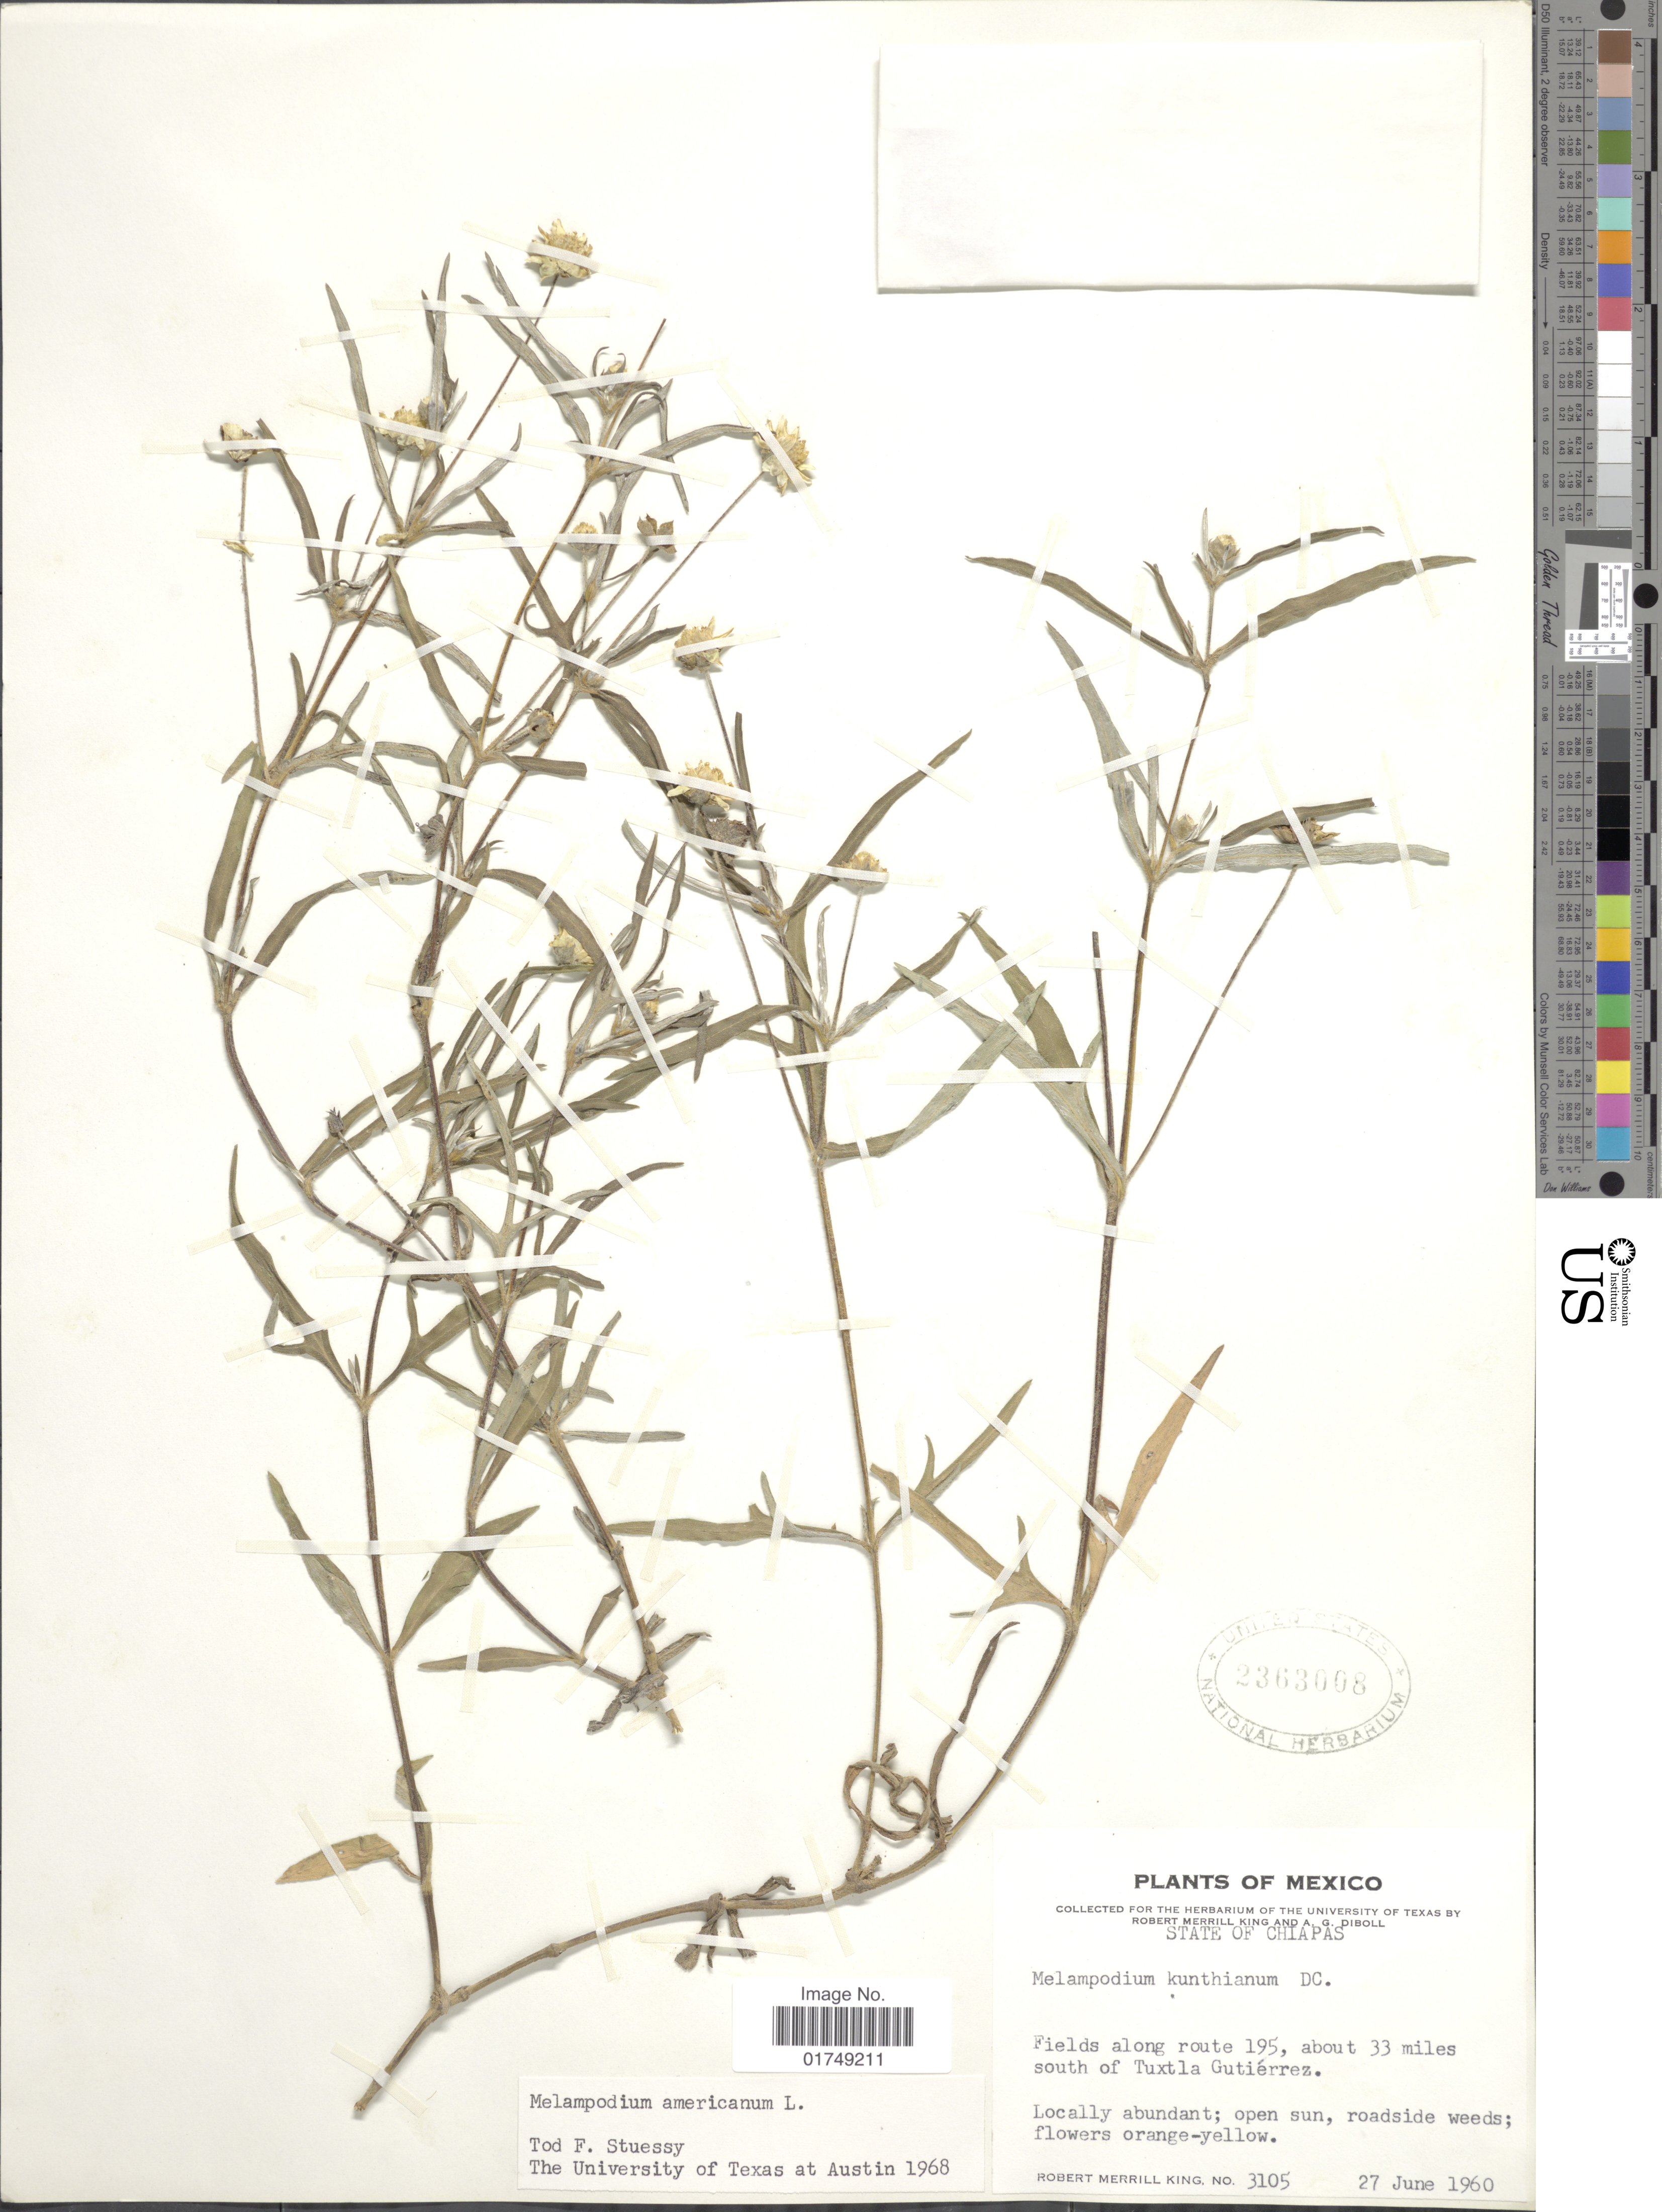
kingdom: Plantae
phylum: Tracheophyta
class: Magnoliopsida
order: Asterales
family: Asteraceae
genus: Melampodium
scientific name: Melampodium americanum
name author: L.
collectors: R. M. King & A. Diboll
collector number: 3105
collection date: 1960-06-27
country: Mexico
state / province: Chiapas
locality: Fields along route 195, about 33 miles south of Tuxtla Gutierrez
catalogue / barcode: US 2363008